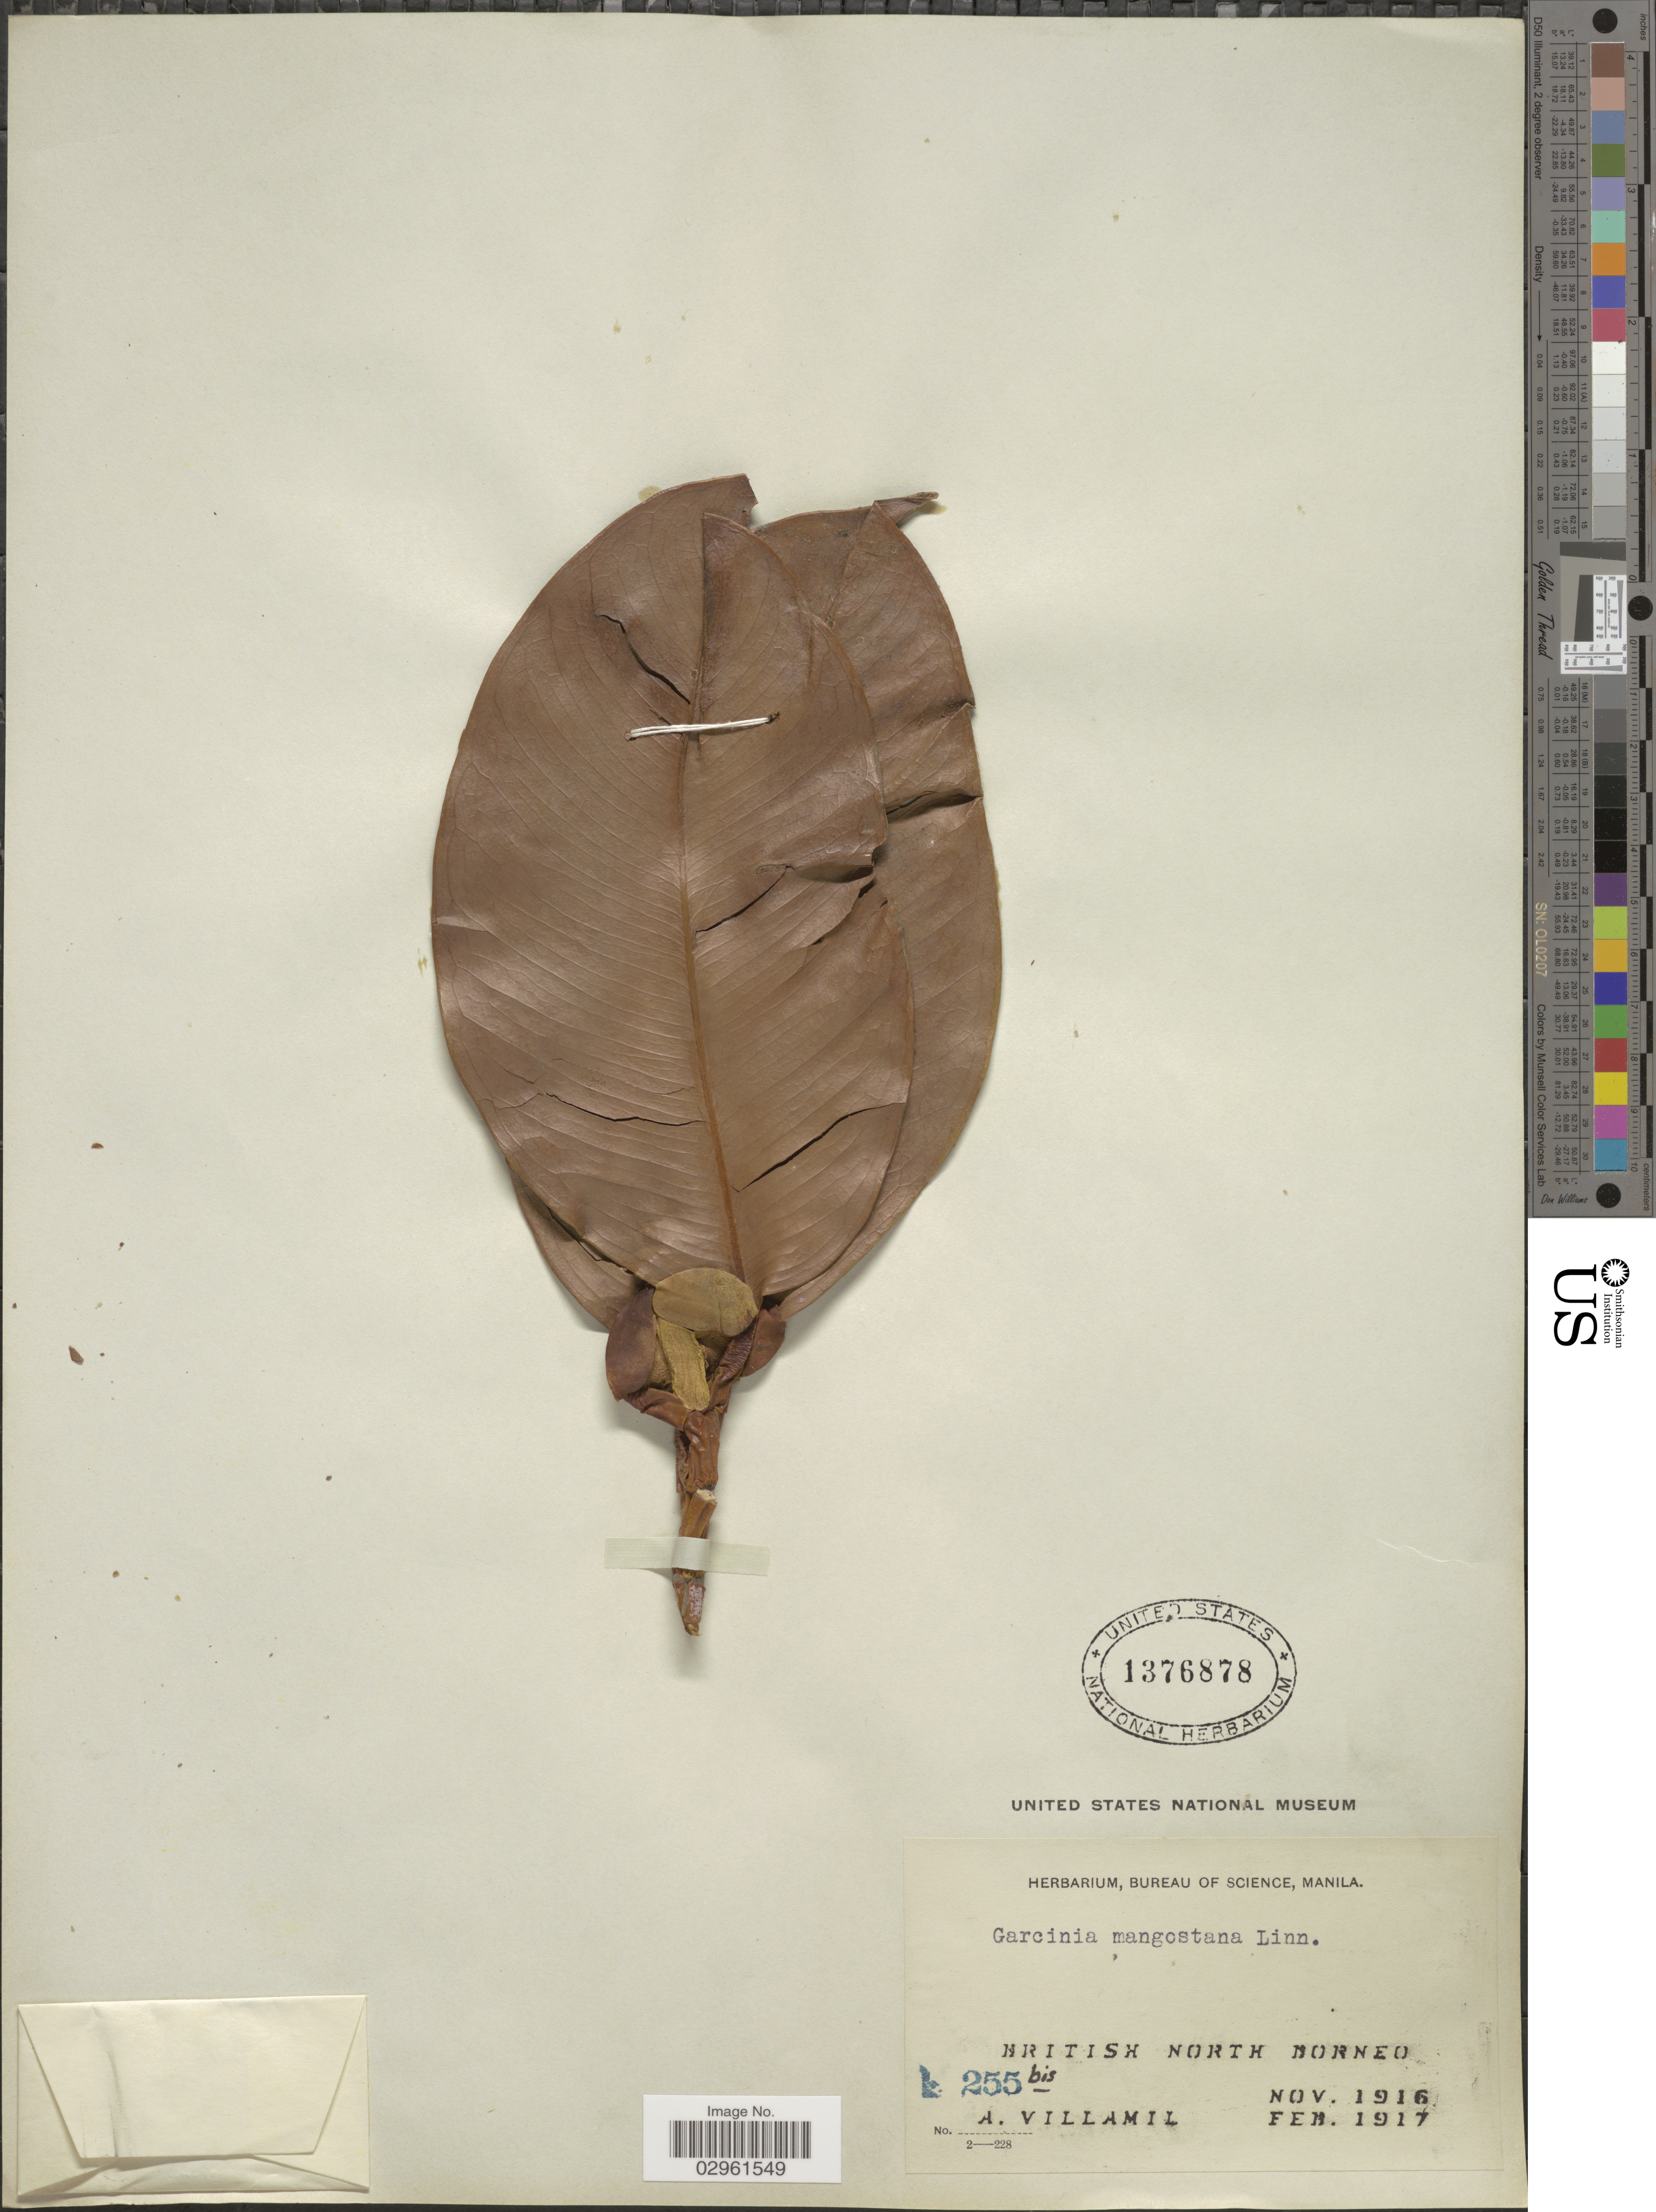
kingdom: Plantae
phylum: Tracheophyta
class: Magnoliopsida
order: Malpighiales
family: Clusiaceae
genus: Garcinia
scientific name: Garcinia mangostana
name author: L.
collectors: A. Villamil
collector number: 255bis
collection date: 1916-11/1917-02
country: Malaysia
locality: British North Borneo.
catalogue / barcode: US 1376878